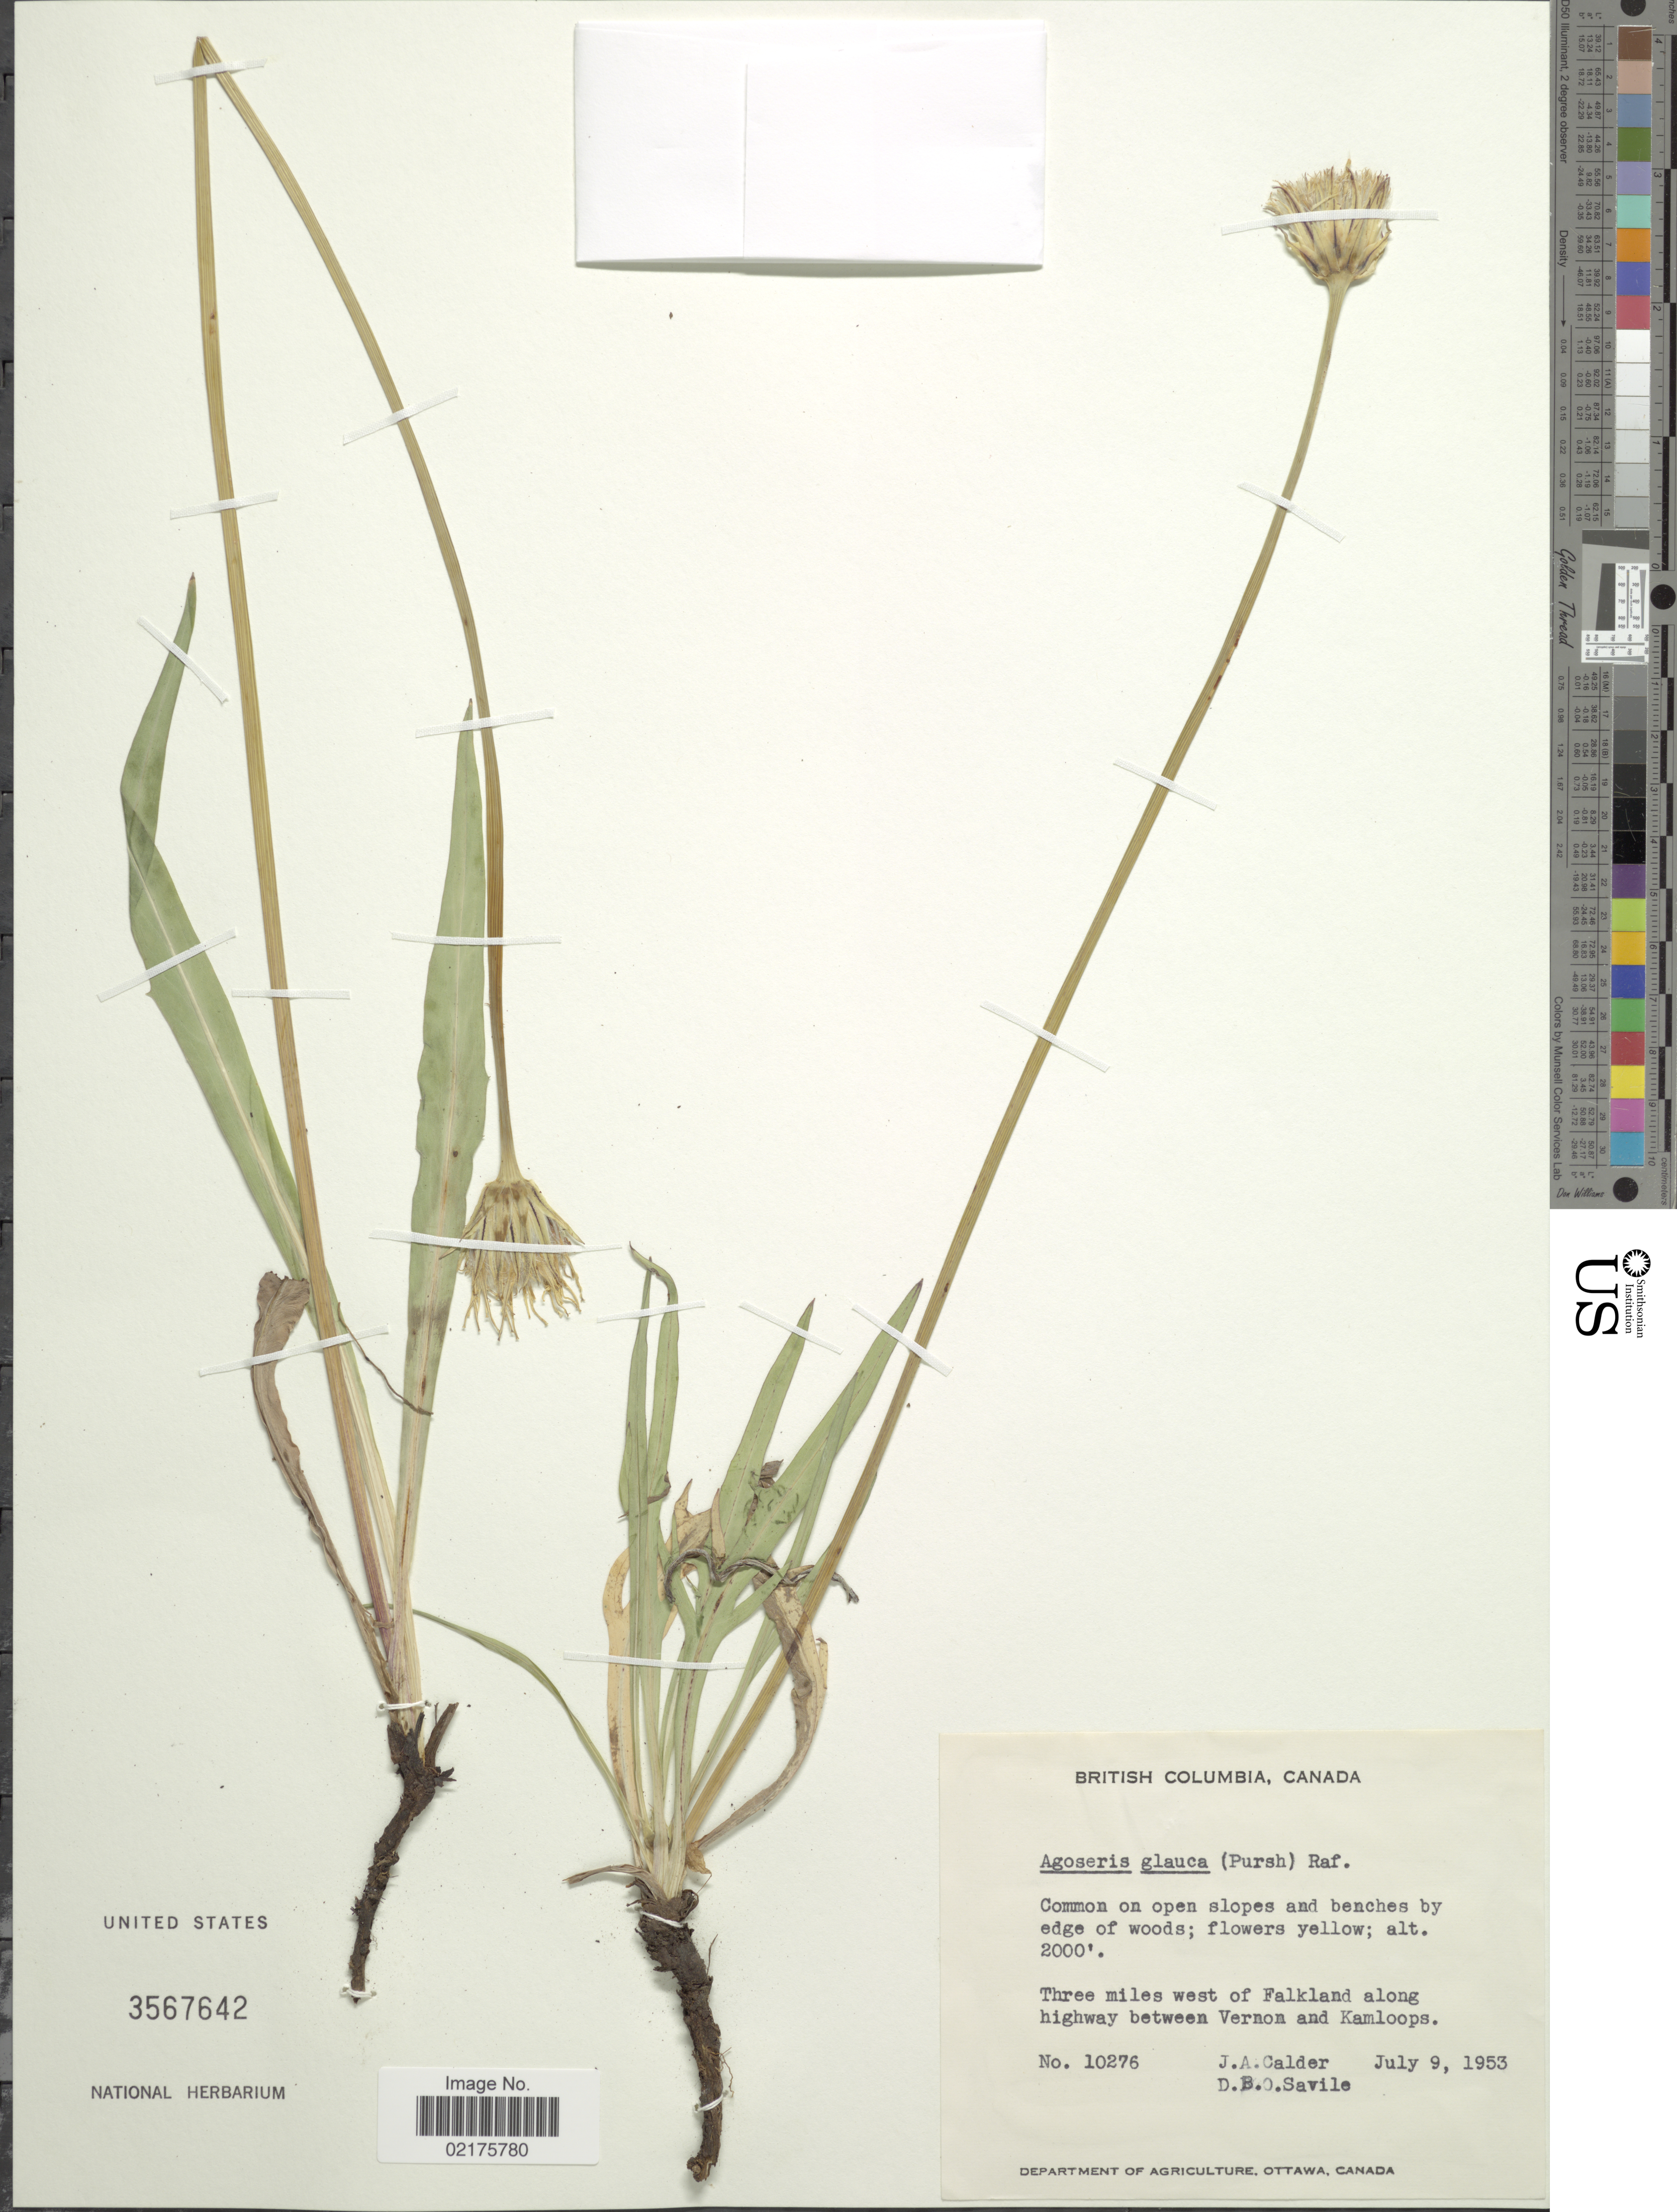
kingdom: Plantae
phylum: Tracheophyta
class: Magnoliopsida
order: Asterales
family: Asteraceae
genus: Agoseris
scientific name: Agoseris glauca var. glauca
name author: (Pursh) Raf.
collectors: J. A. Calder & D. Savile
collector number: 10276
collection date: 1953-07-09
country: Canada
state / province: British Columbia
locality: Three miles west of Falkland along highway between Vernon and Kamloops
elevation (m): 610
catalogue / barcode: US 3567642